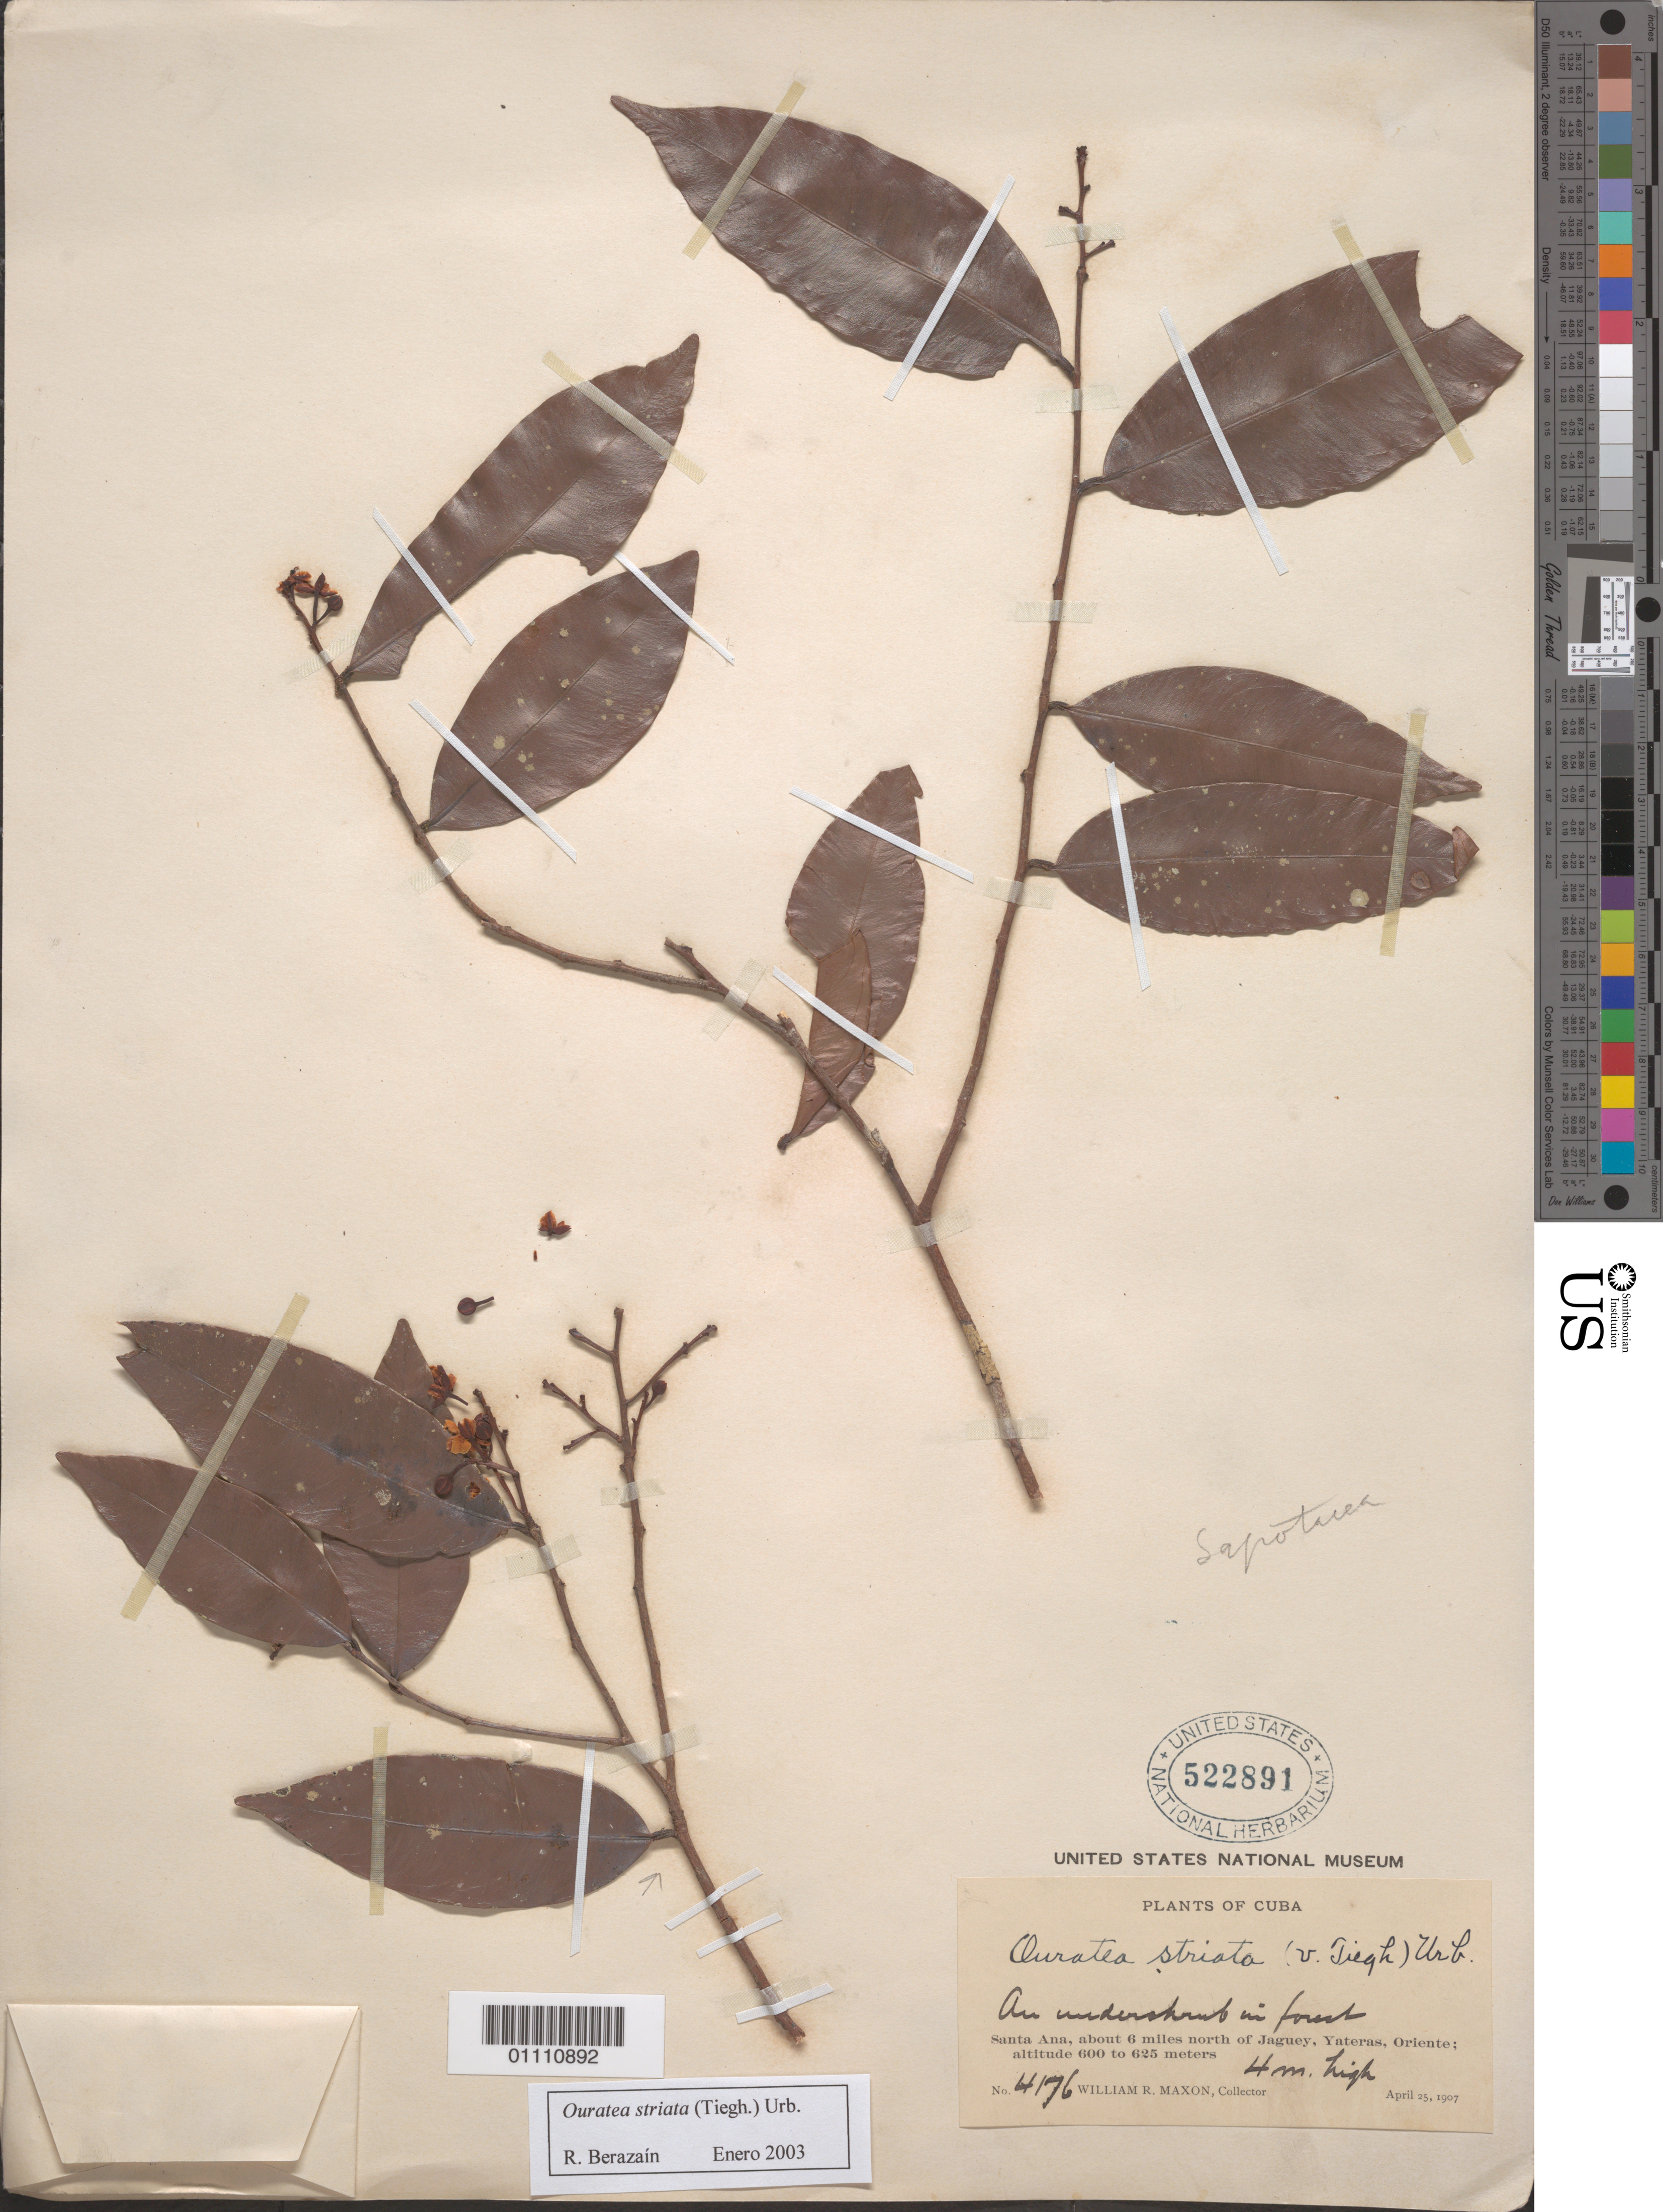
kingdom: Plantae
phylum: Tracheophyta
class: Magnoliopsida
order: Malpighiales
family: Ochnaceae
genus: Ouratea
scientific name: Ouratea striata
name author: (Tiegh.) Urb.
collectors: W. R. Maxon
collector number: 4176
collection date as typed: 25 Apr 1907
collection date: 1907-04-25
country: Cuba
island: Cuba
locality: Oriente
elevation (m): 600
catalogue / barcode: US 522891